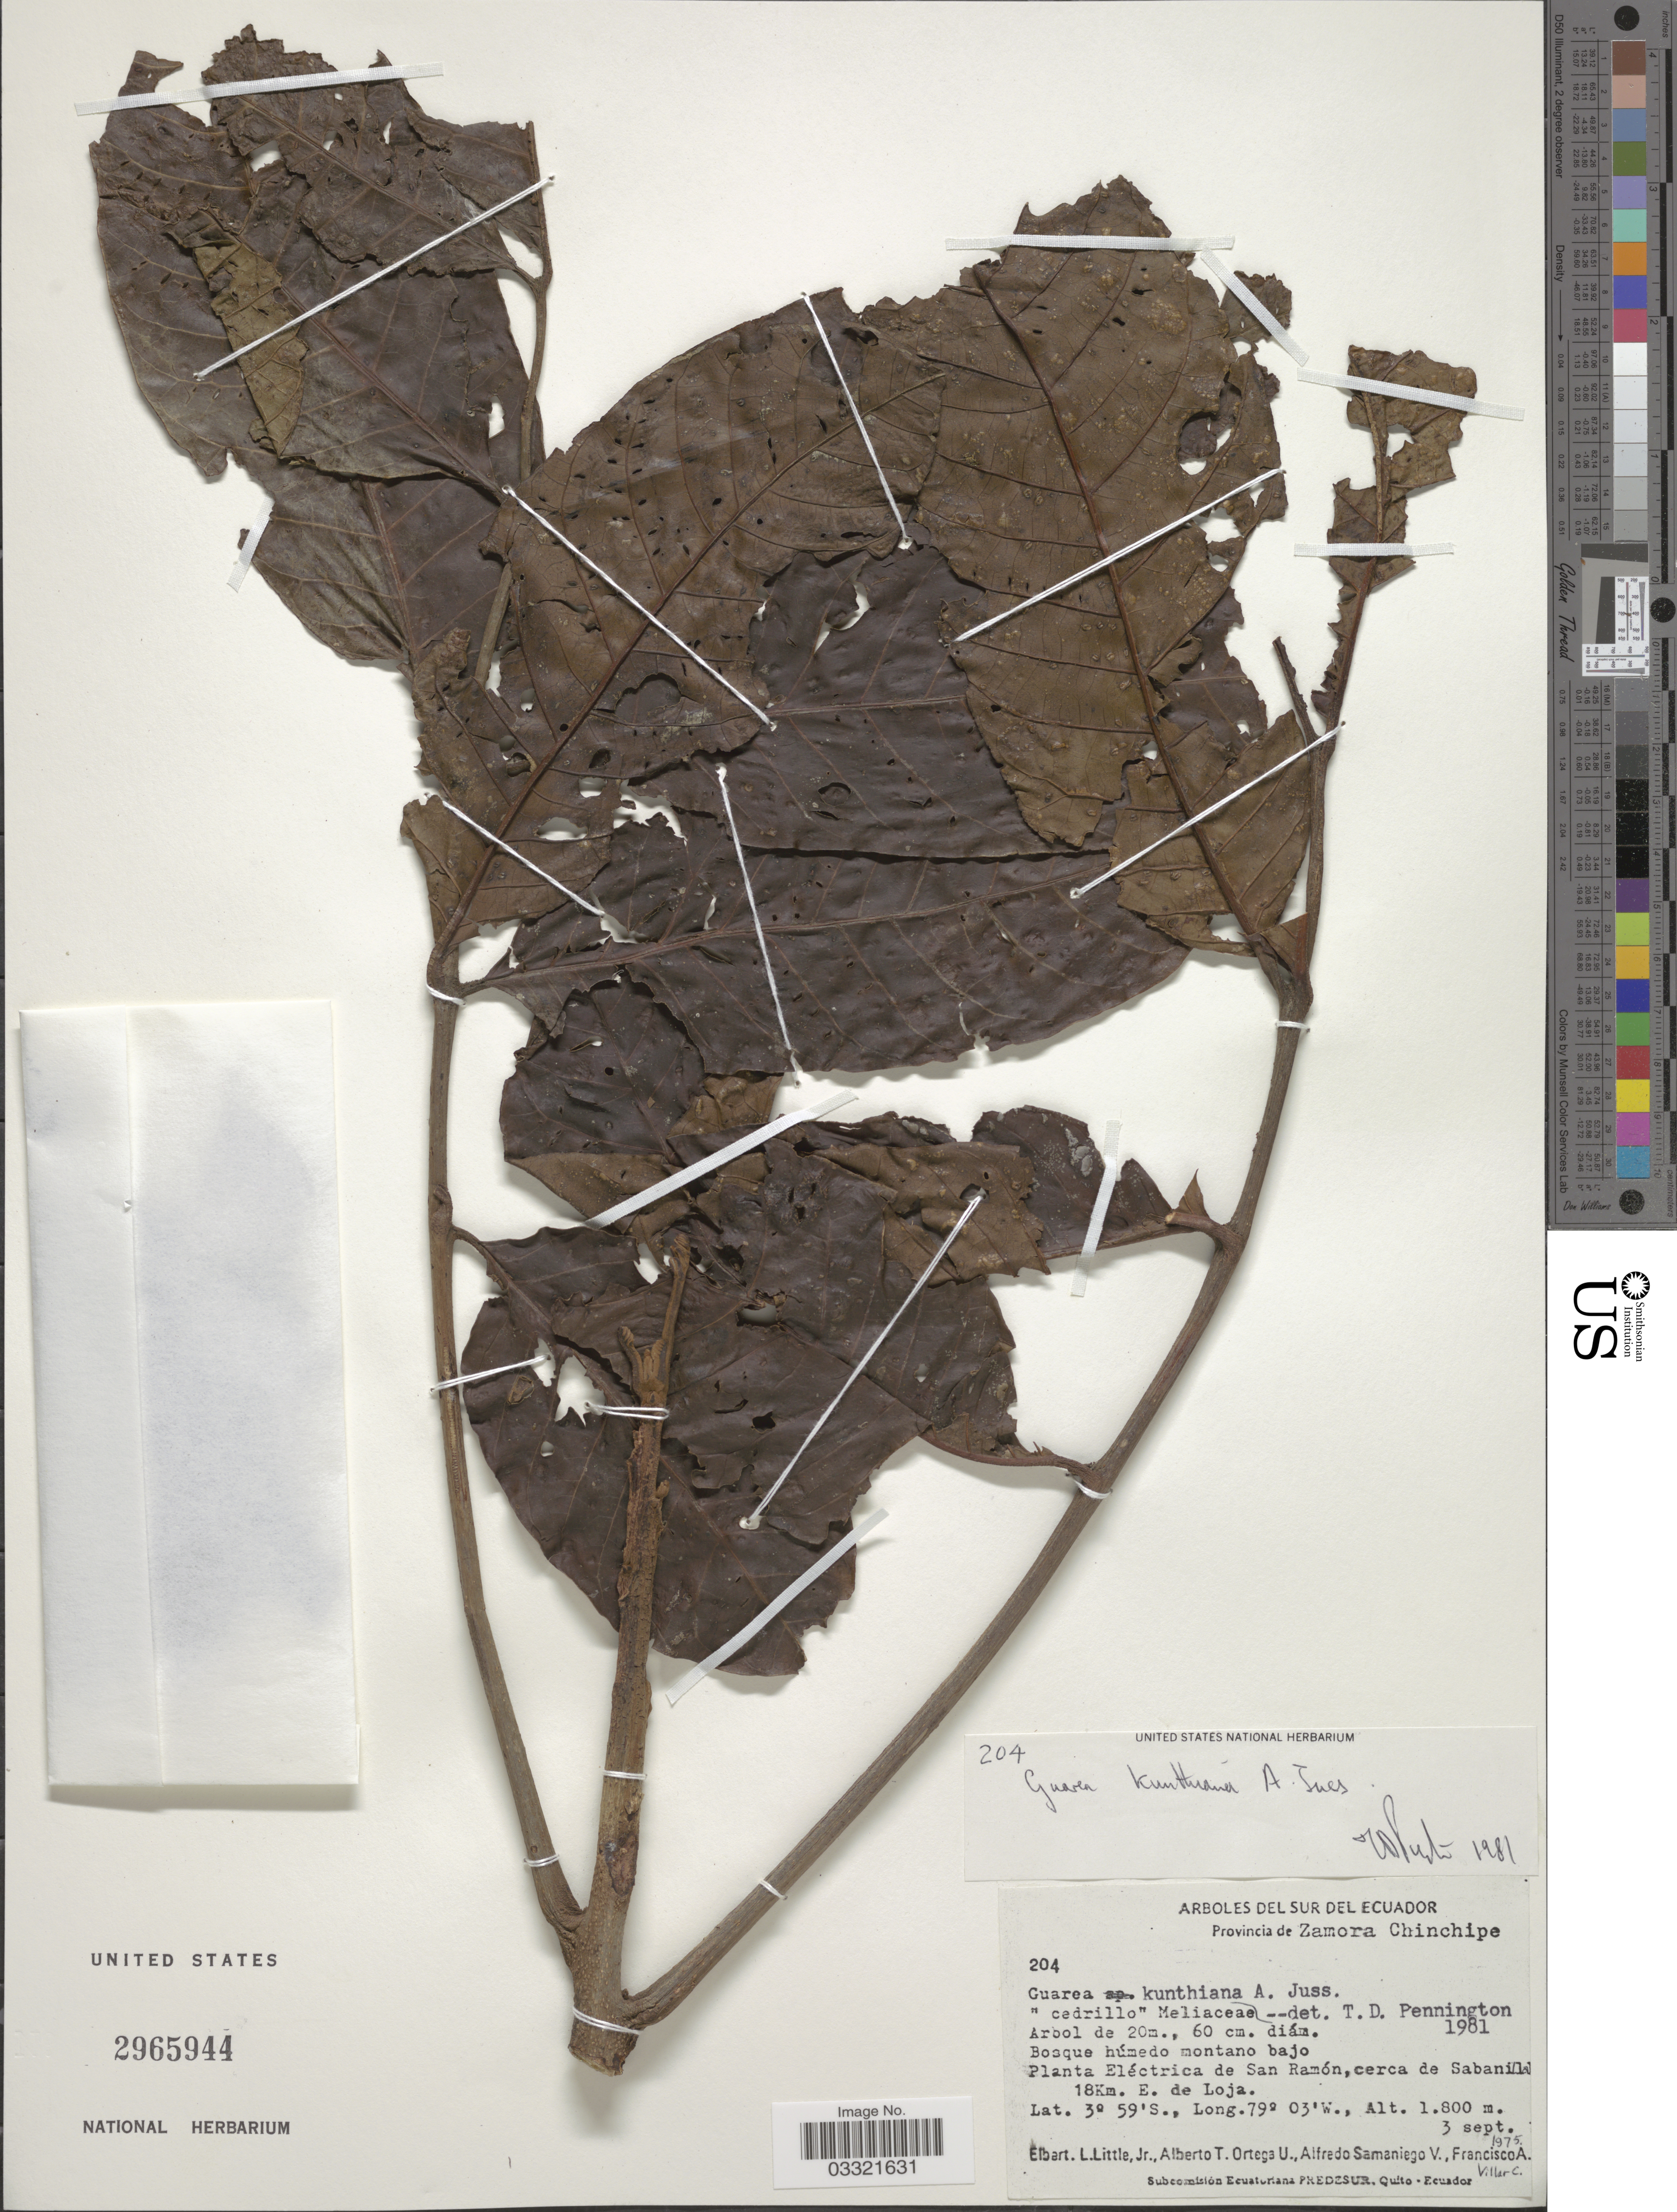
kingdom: Plantae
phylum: Tracheophyta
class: Magnoliopsida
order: Sapindales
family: Meliaceae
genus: Guarea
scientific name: Guarea kunthiana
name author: A. Juss.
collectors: E. L. Little, A. T. Ortega U., A. Samaniego & F. A. Vivar C.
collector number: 204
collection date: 1975-09-03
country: Ecuador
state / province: Zamora-Chinchipe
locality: Planta Eléctrica de San Ramón, cerca de Sabanilla, 18Km. E. de Loja.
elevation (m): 1800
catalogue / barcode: US 2965944